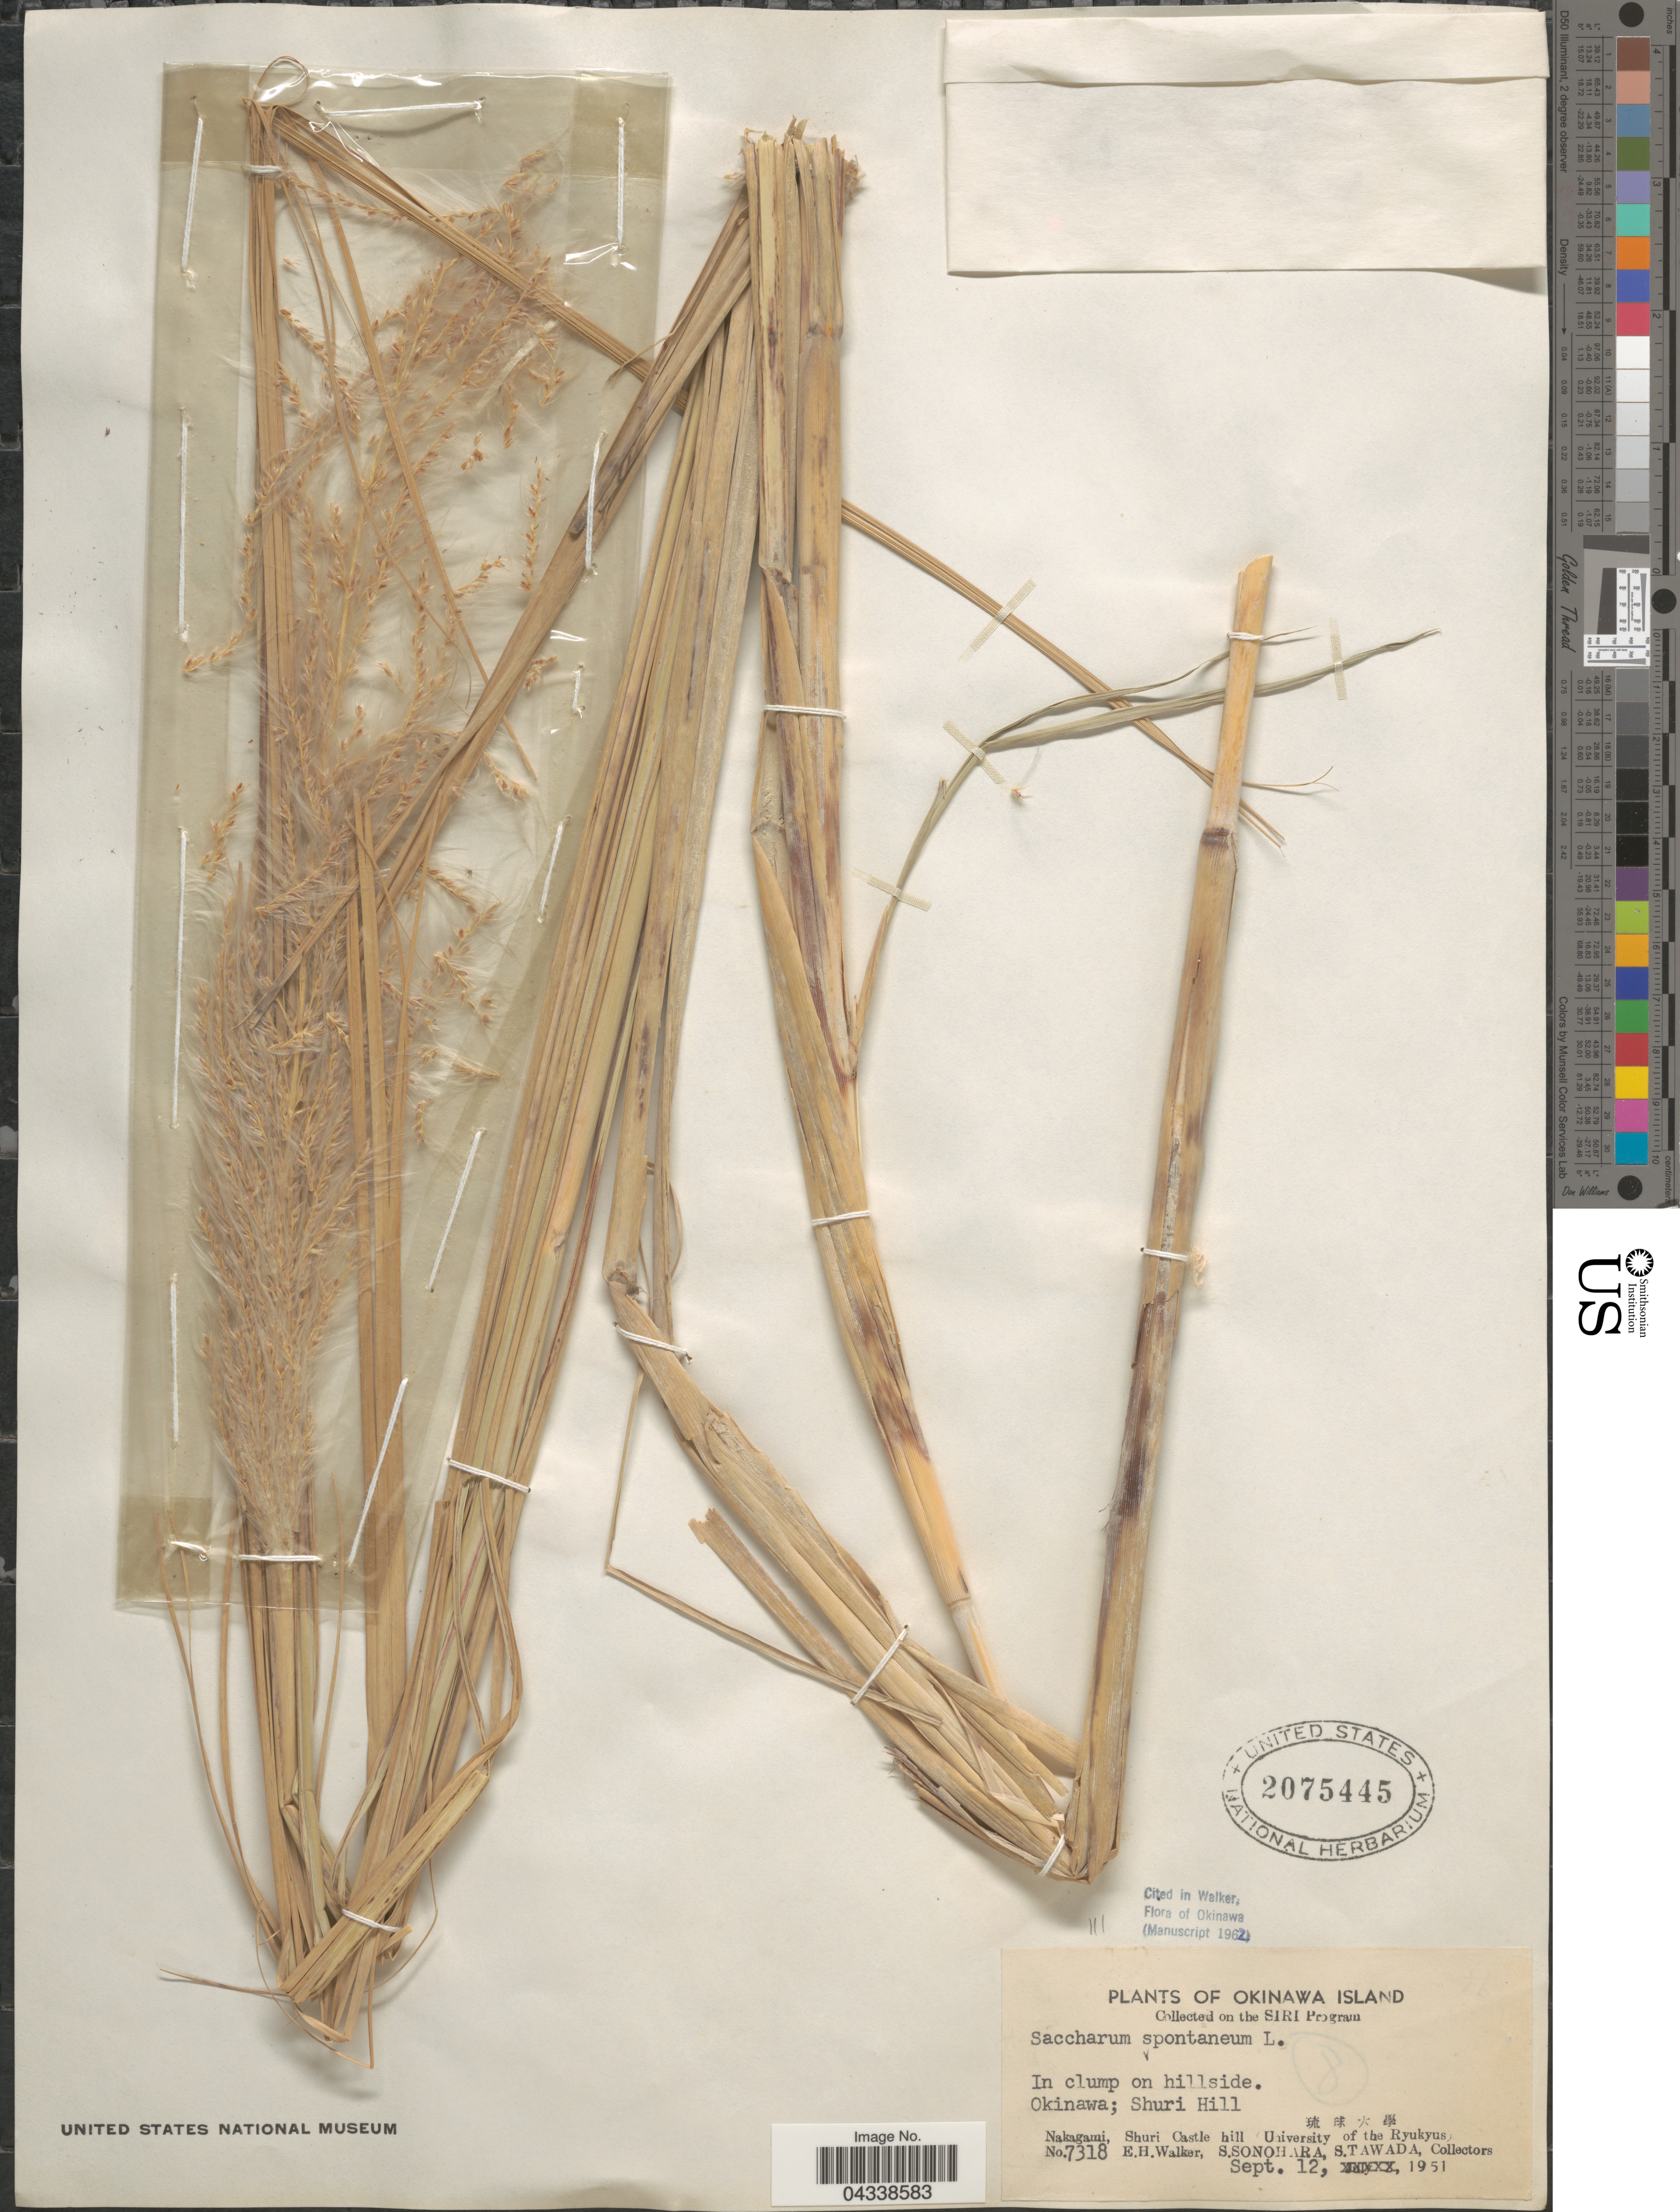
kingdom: Plantae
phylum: Tracheophyta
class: Liliopsida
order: Poales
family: Poaceae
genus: Saccharum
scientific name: Saccharum spontaneum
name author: L.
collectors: E. H. Walker, S. Sonohara & S. Tawada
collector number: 7318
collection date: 1951-09-12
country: Japan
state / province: Okinawa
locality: Okinawa Island. In clump on hillside. Okinawa; Shur Hill.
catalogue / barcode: US 2075445